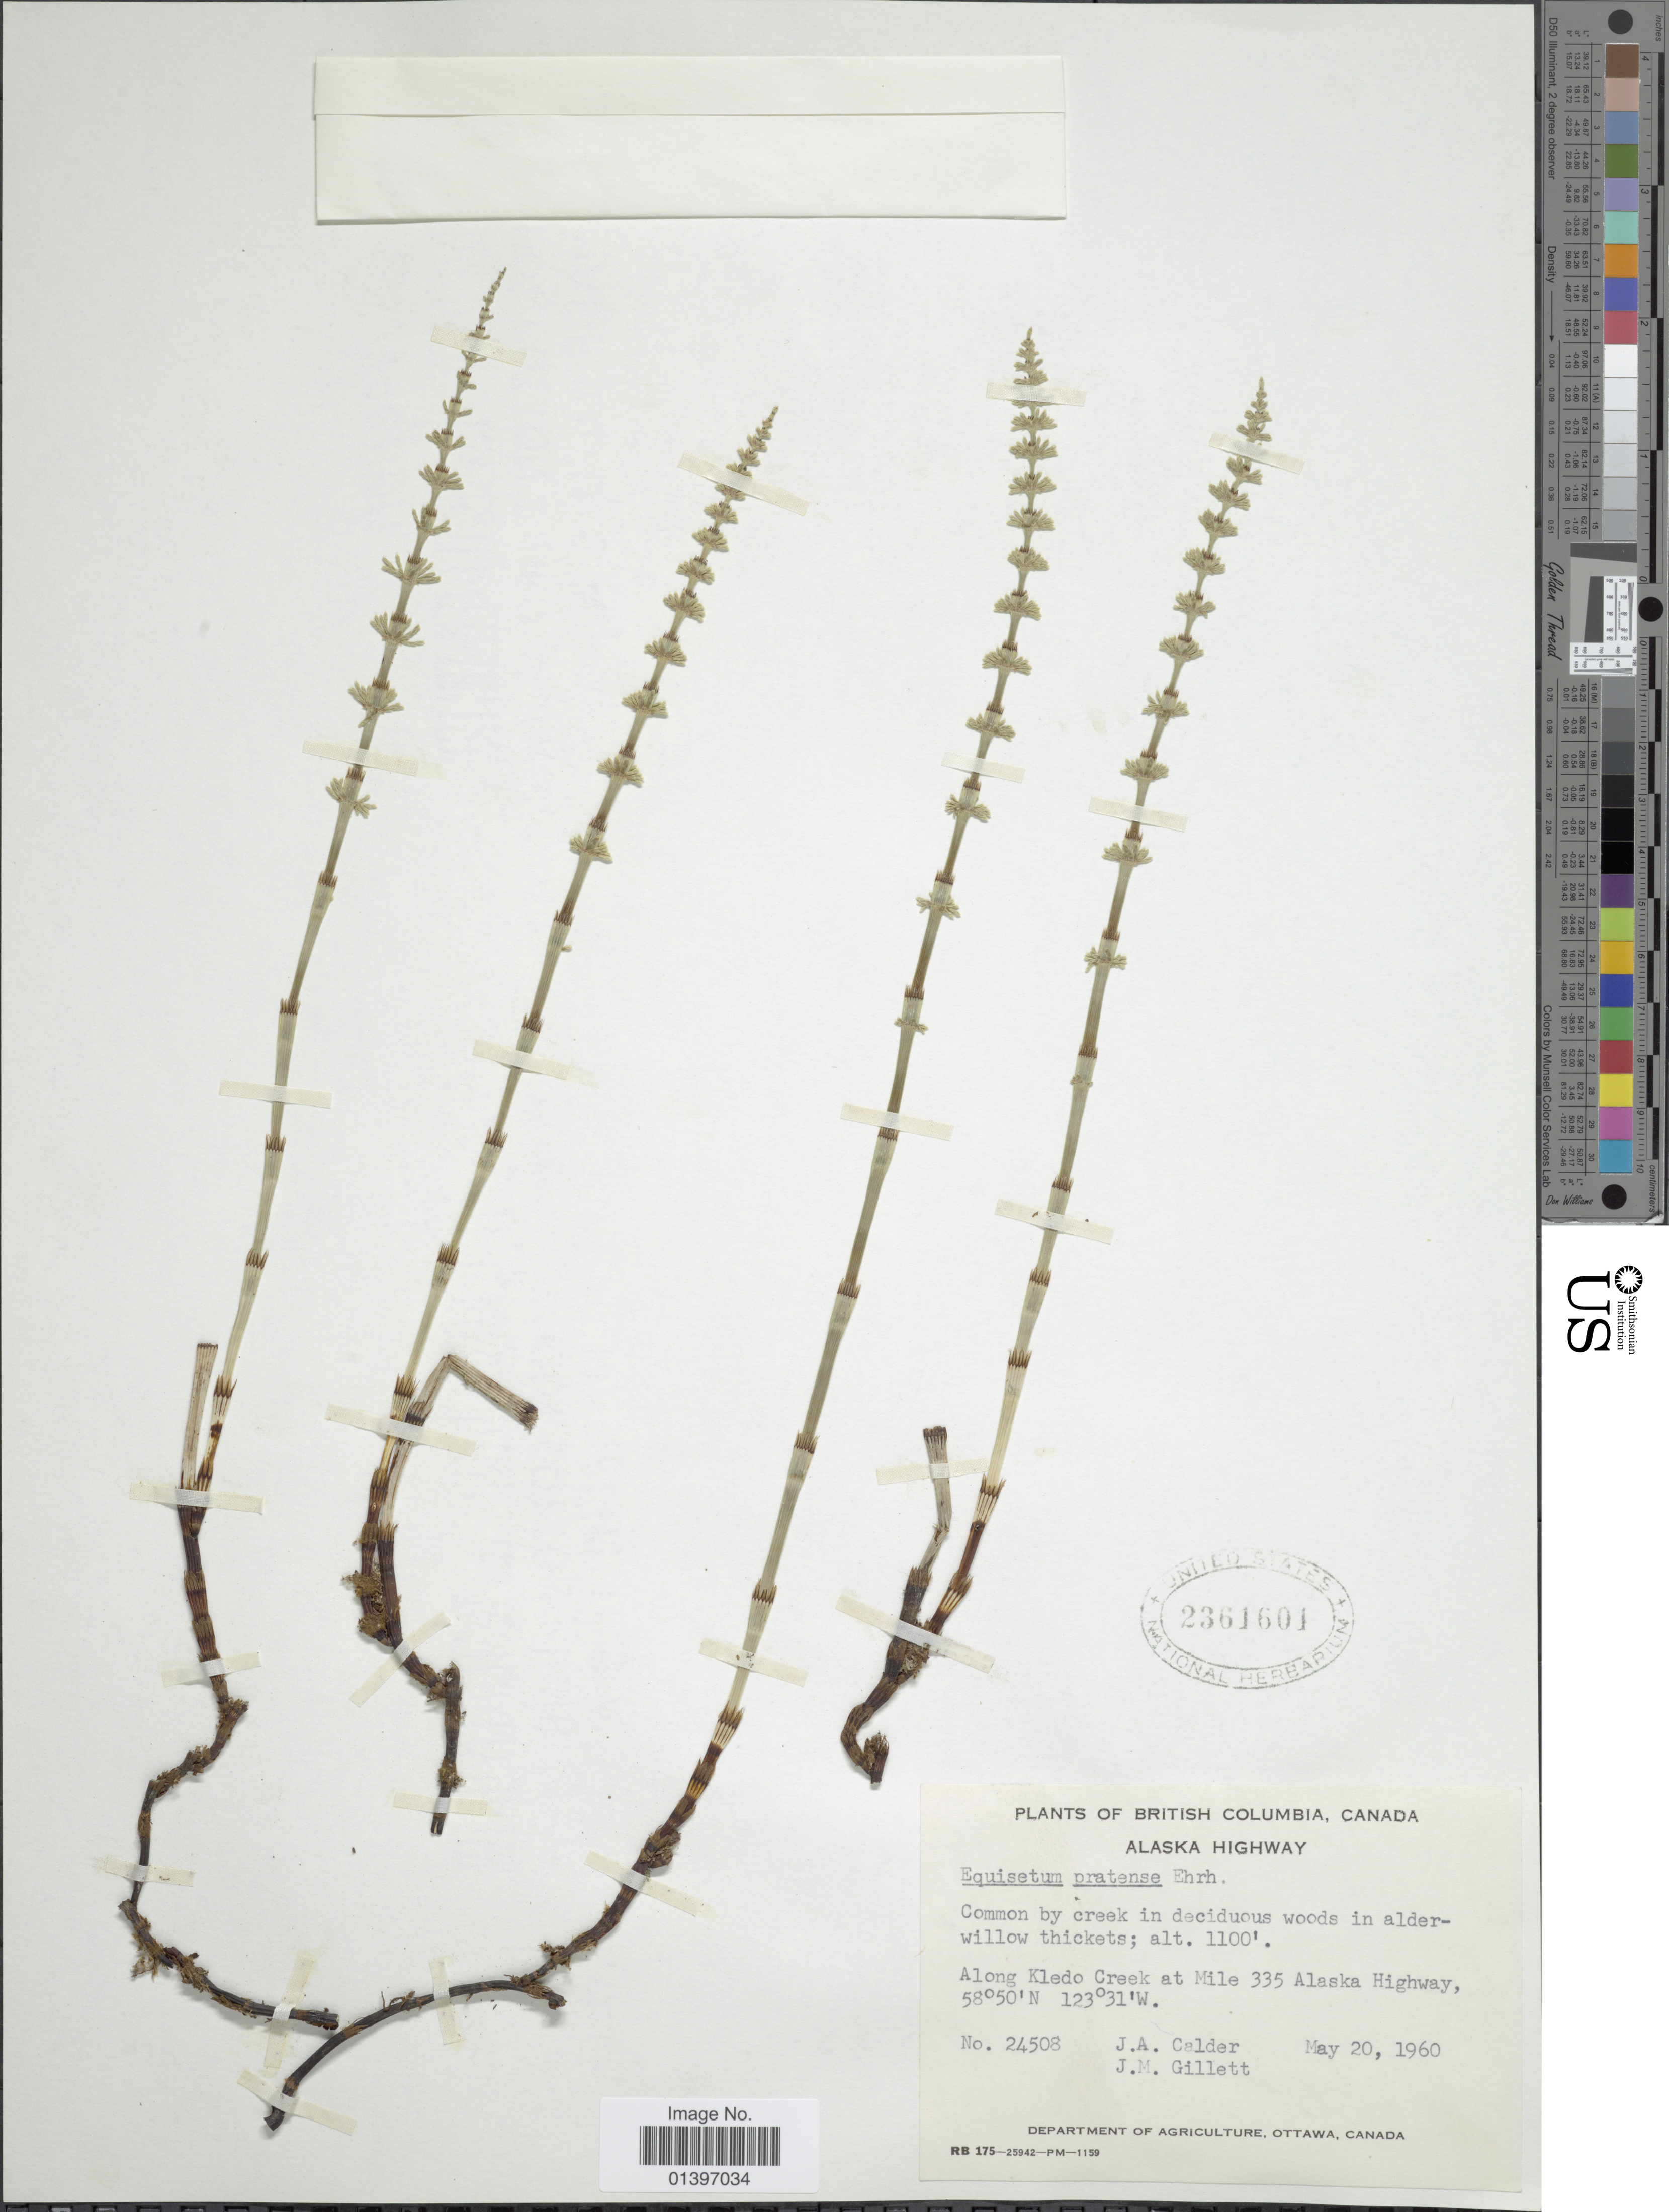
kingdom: Plantae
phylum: Tracheophyta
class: Polypodiopsida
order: Equisetales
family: Equisetaceae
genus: Equisetum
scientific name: Equisetum pratense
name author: Ehrh.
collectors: J. A. Calder & J. M. Gillett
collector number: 24508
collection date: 1960-05-20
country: Canada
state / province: British Columbia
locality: Alaska Highway, common by creek in deciduous woods in alderwillow thickets, Along Kledo Creek at Mile 335 Alaska Highway,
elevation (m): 335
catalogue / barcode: US 2361601